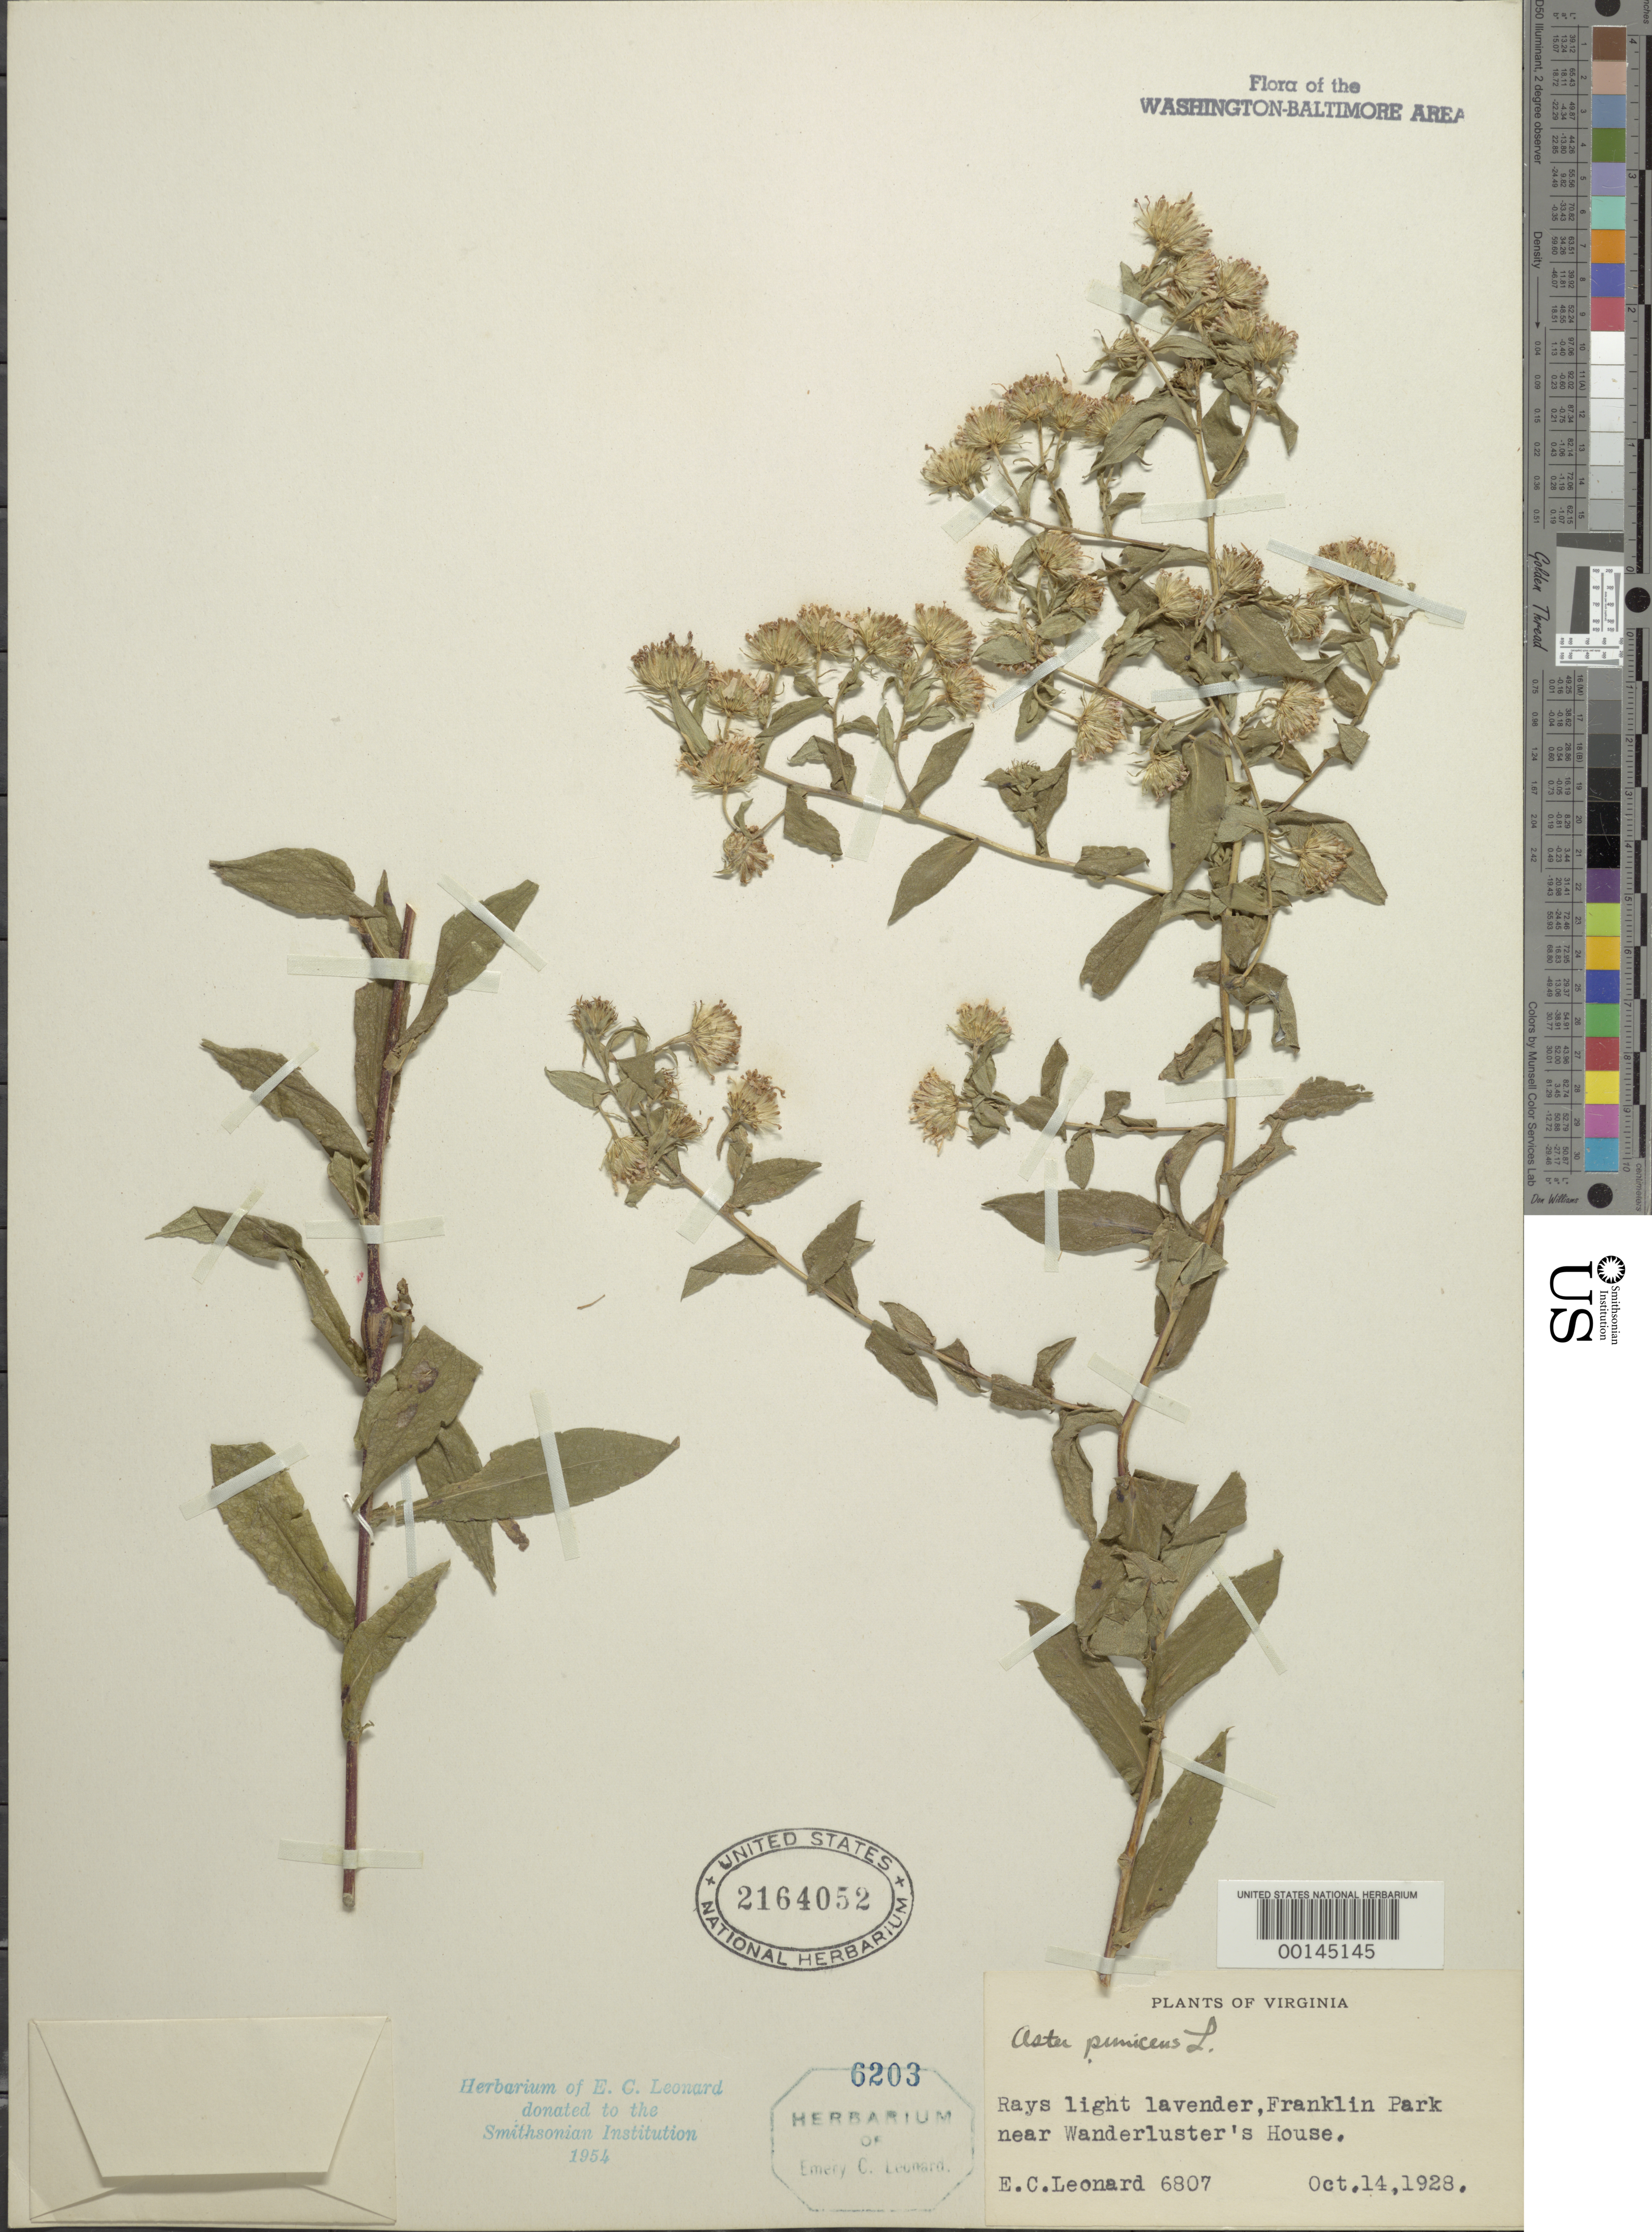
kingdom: Plantae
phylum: Tracheophyta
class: Magnoliopsida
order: Asterales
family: Asteraceae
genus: Symphyotrichum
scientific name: Symphyotrichum puniceum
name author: (L.) Á. Löve & D. Löve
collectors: E. C. Leonard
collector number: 6807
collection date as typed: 14 Oct 1928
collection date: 1928-10-14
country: United States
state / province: Virginia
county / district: Fairfax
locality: Franklin Park Wanderlusters House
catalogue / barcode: US 2164052